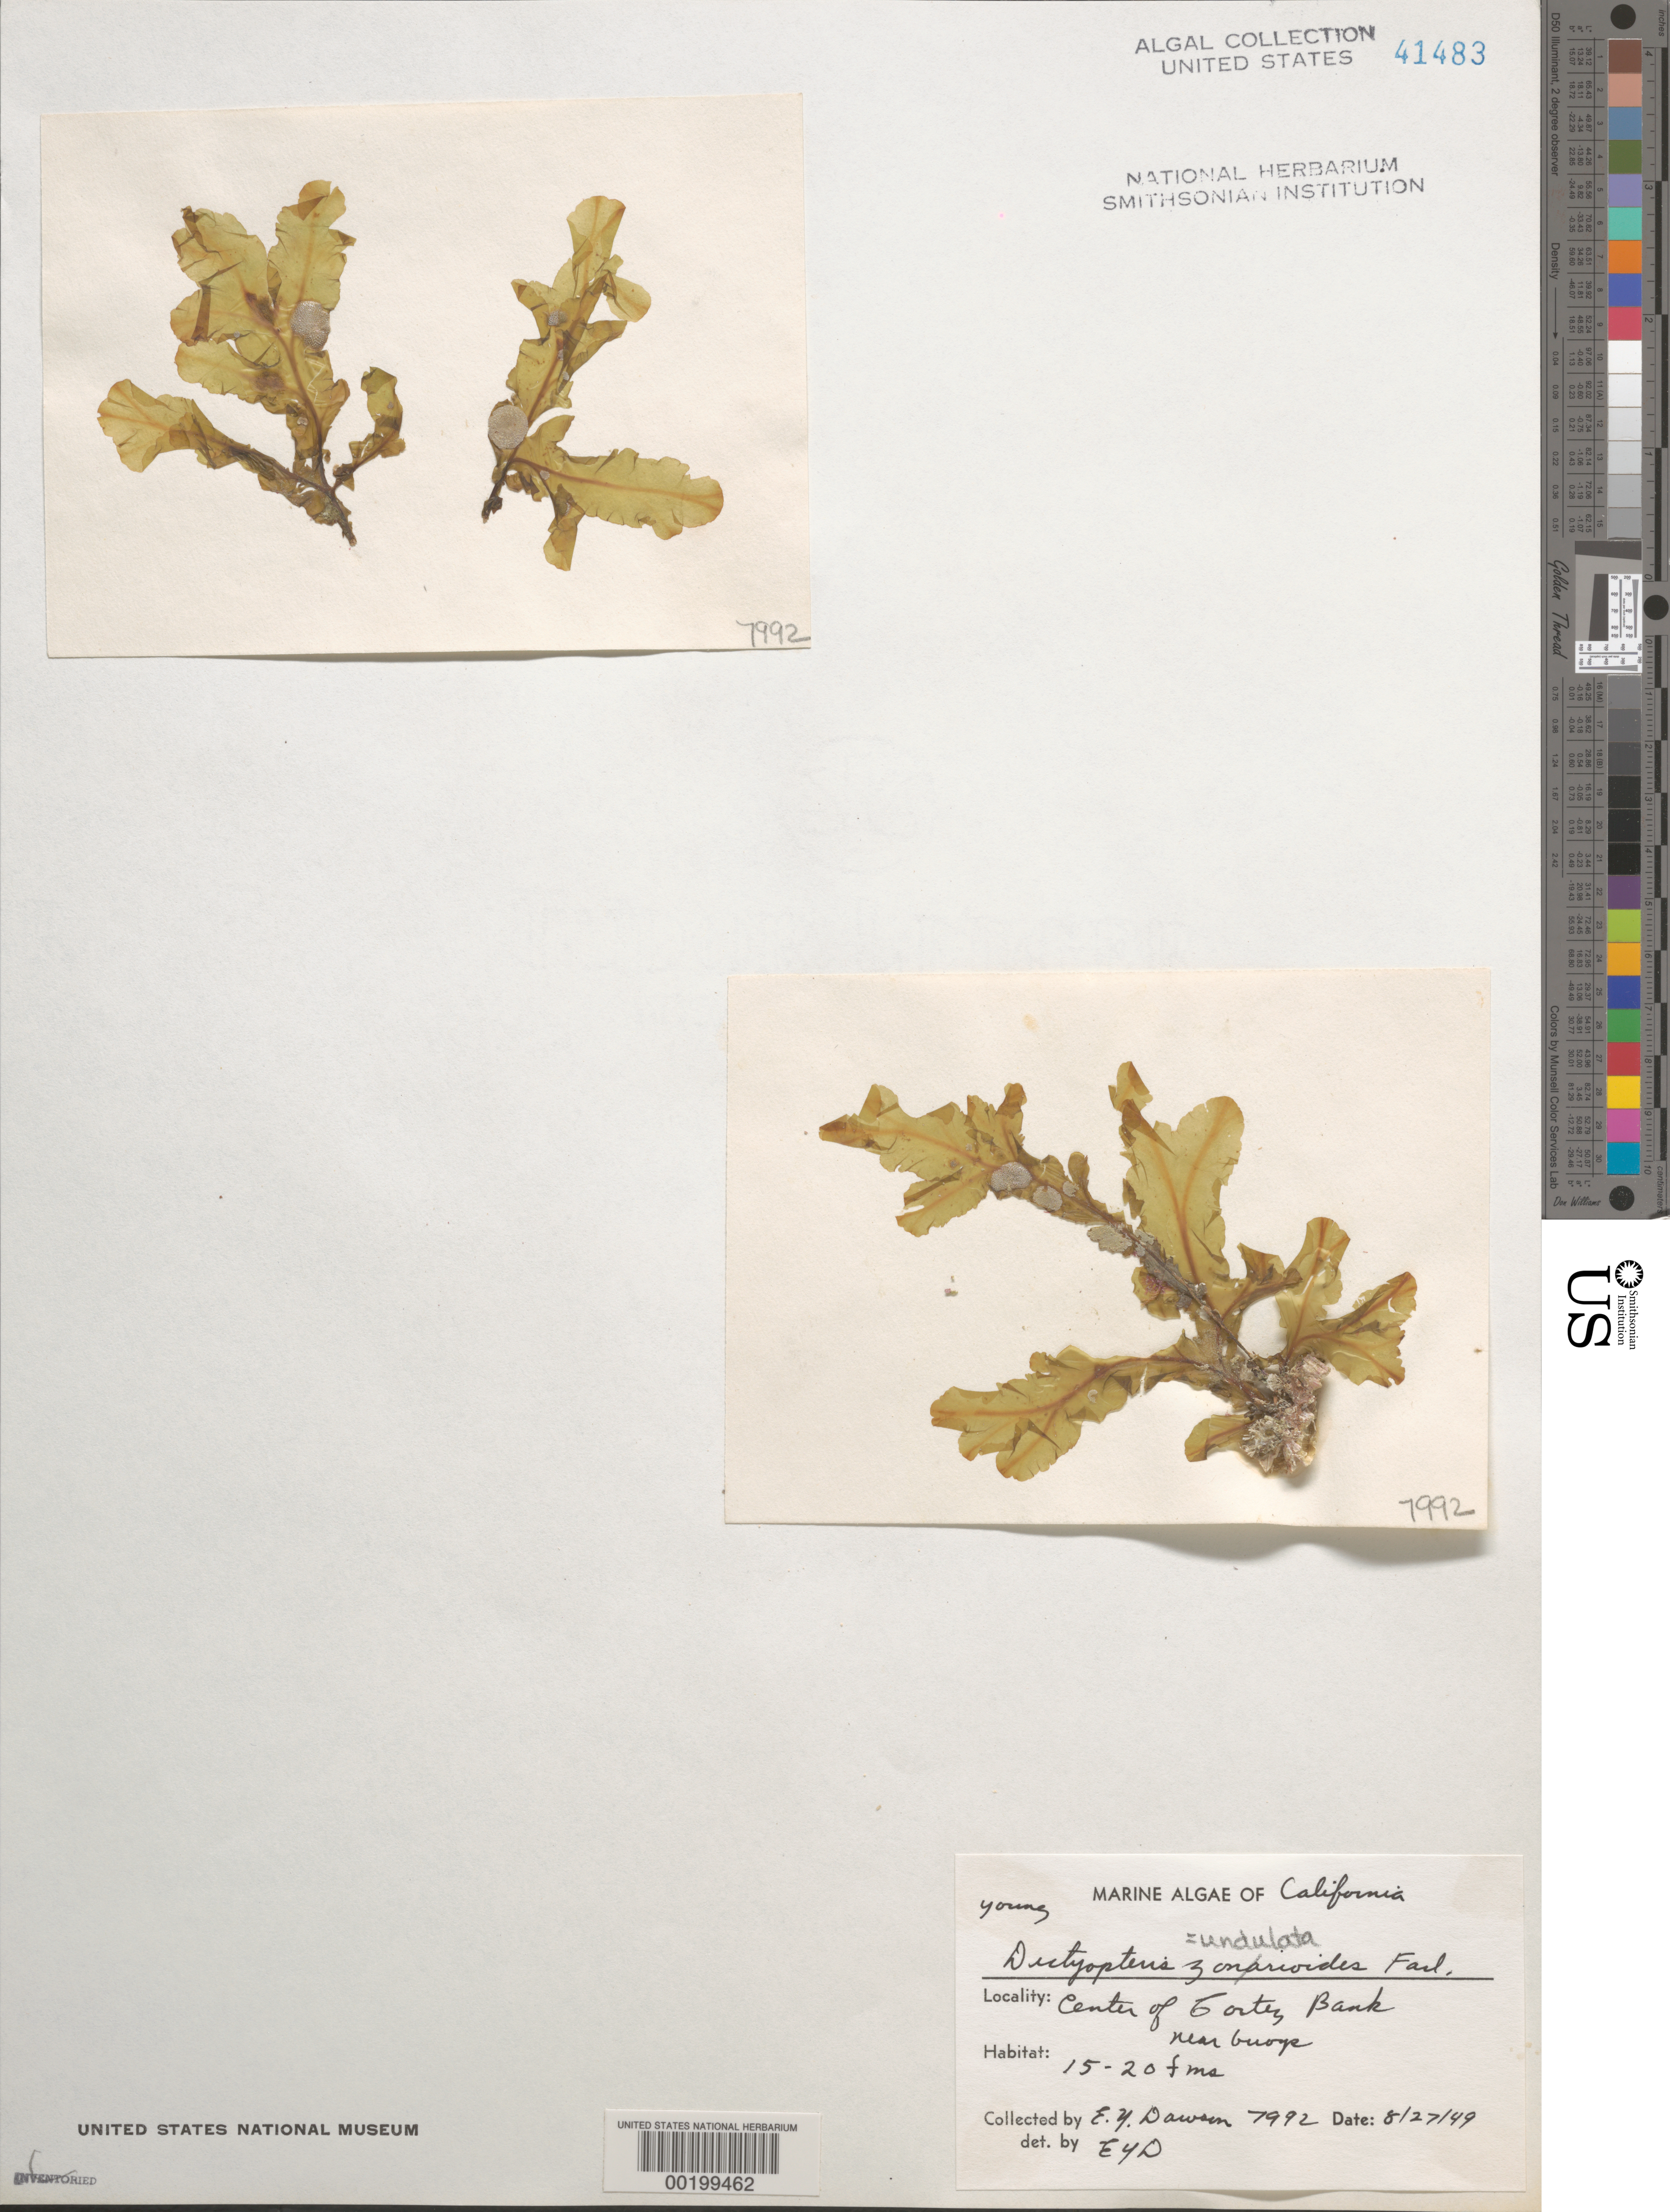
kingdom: Chromista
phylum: Ochrophyta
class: Phaeophyceae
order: Dictyotales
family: Dictyotaceae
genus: Dictyopteris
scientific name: Dictyopteris undulata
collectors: C. Hubbs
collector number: EYD 7992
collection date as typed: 27 Aug 1949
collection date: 1949-08-27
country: United States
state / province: California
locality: Cortes Bank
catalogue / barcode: US 41483